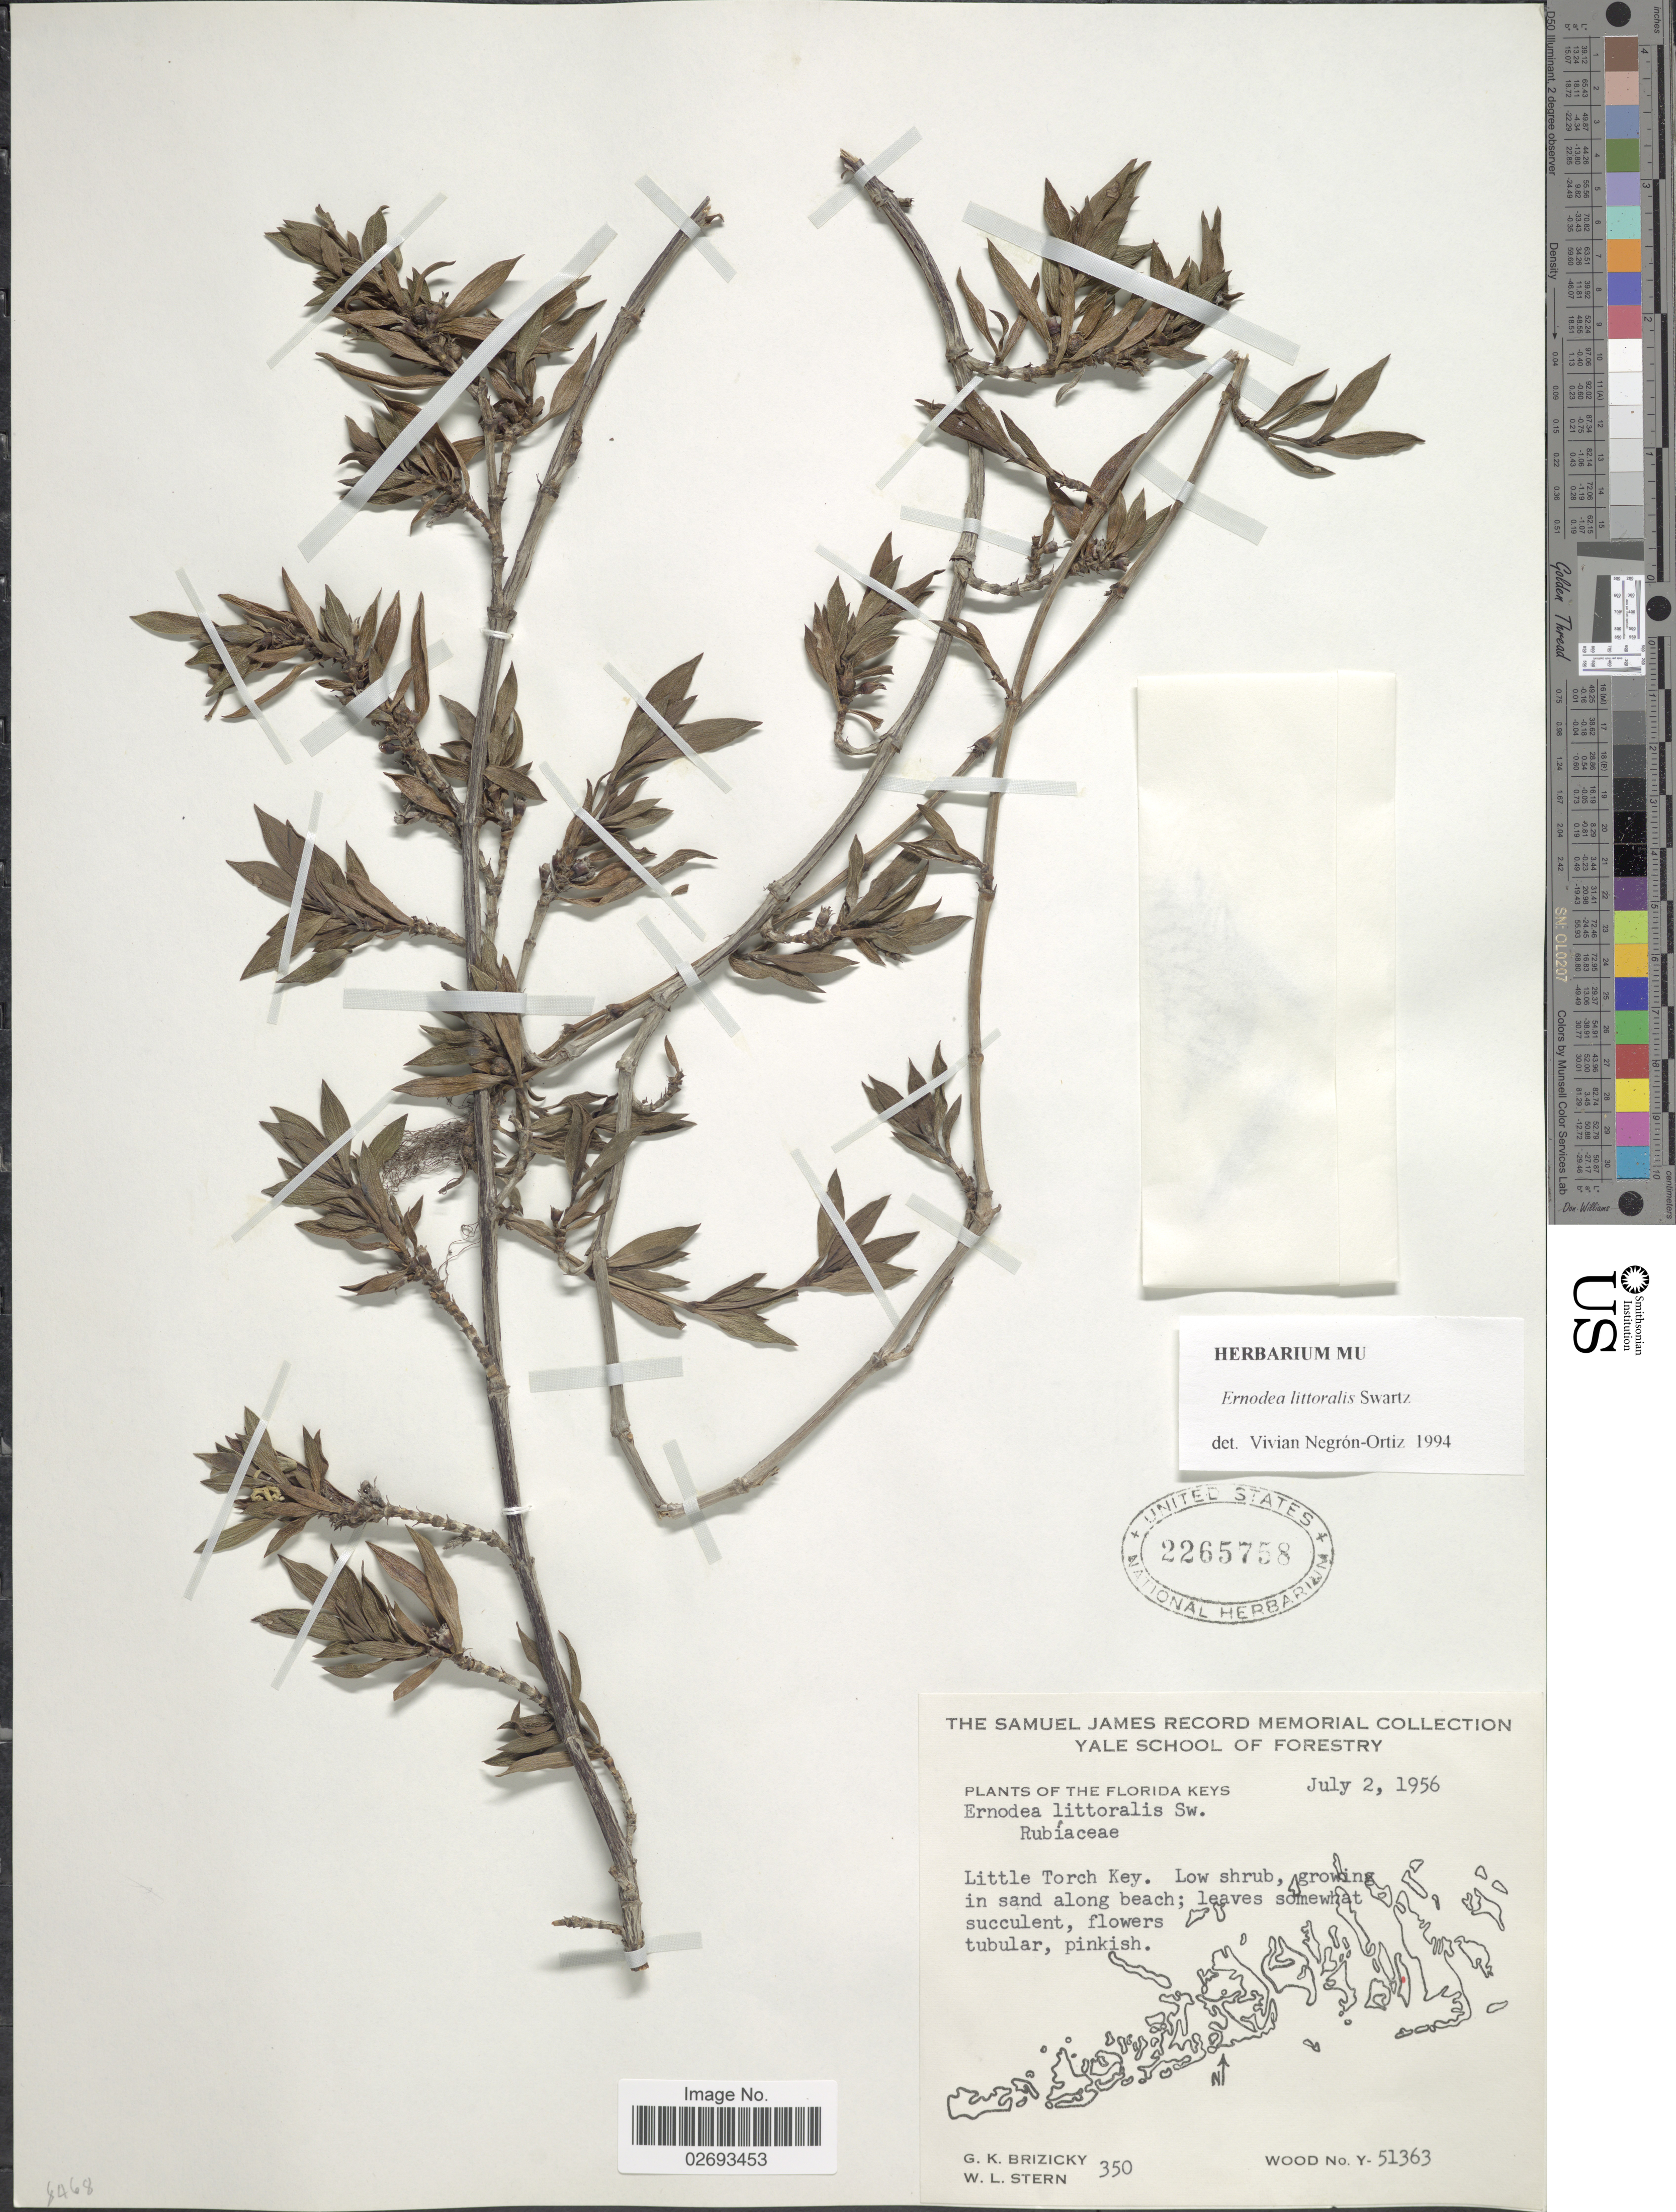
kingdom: Plantae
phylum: Tracheophyta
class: Magnoliopsida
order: Gentianales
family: Rubiaceae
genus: Ernodea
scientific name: Ernodea littoralis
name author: Sw.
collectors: G. K. Brizicky & W. L. Stern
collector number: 350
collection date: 1956-07-02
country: United States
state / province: Florida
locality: Little Torch Key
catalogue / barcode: US 2265758